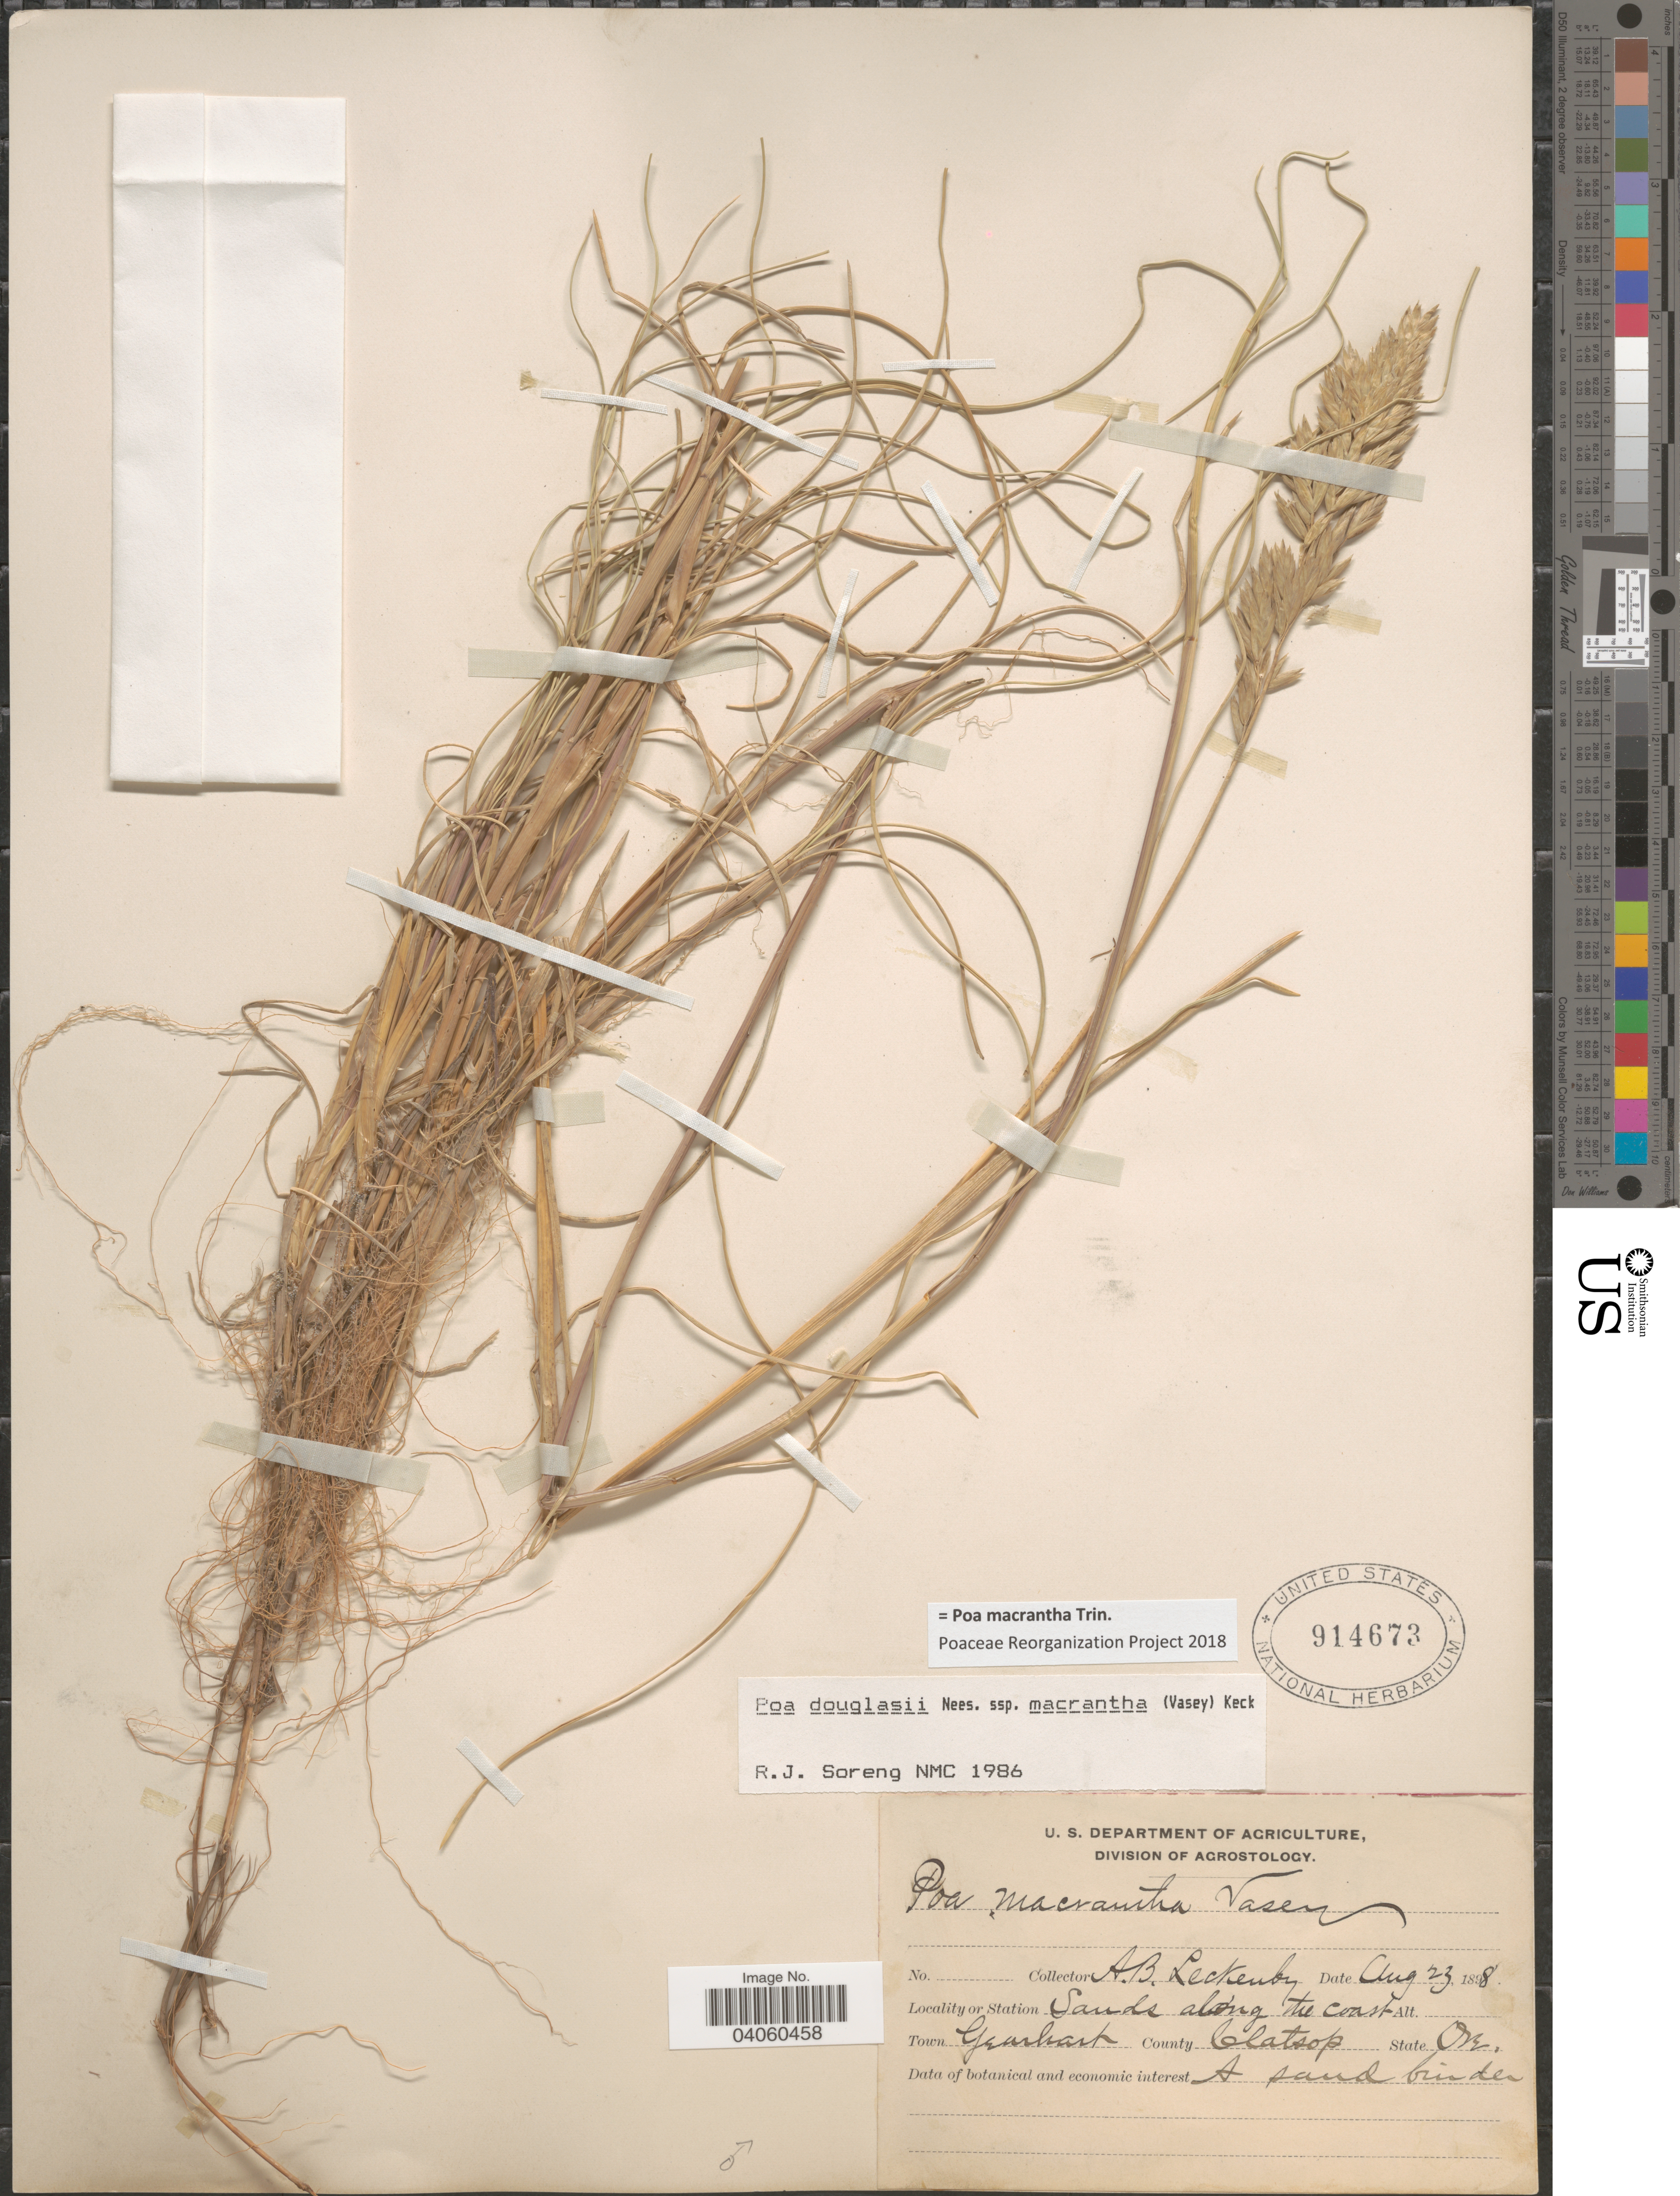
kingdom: Plantae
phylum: Tracheophyta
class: Liliopsida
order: Poales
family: Poaceae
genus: Poa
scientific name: Poa macrantha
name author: Vasey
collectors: A. Leckenby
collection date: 1898-08-23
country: United States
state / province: Oregon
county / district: Clatsop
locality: Station Sands along the coast. Town Gearhart. County Clatsop.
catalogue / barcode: US 914673